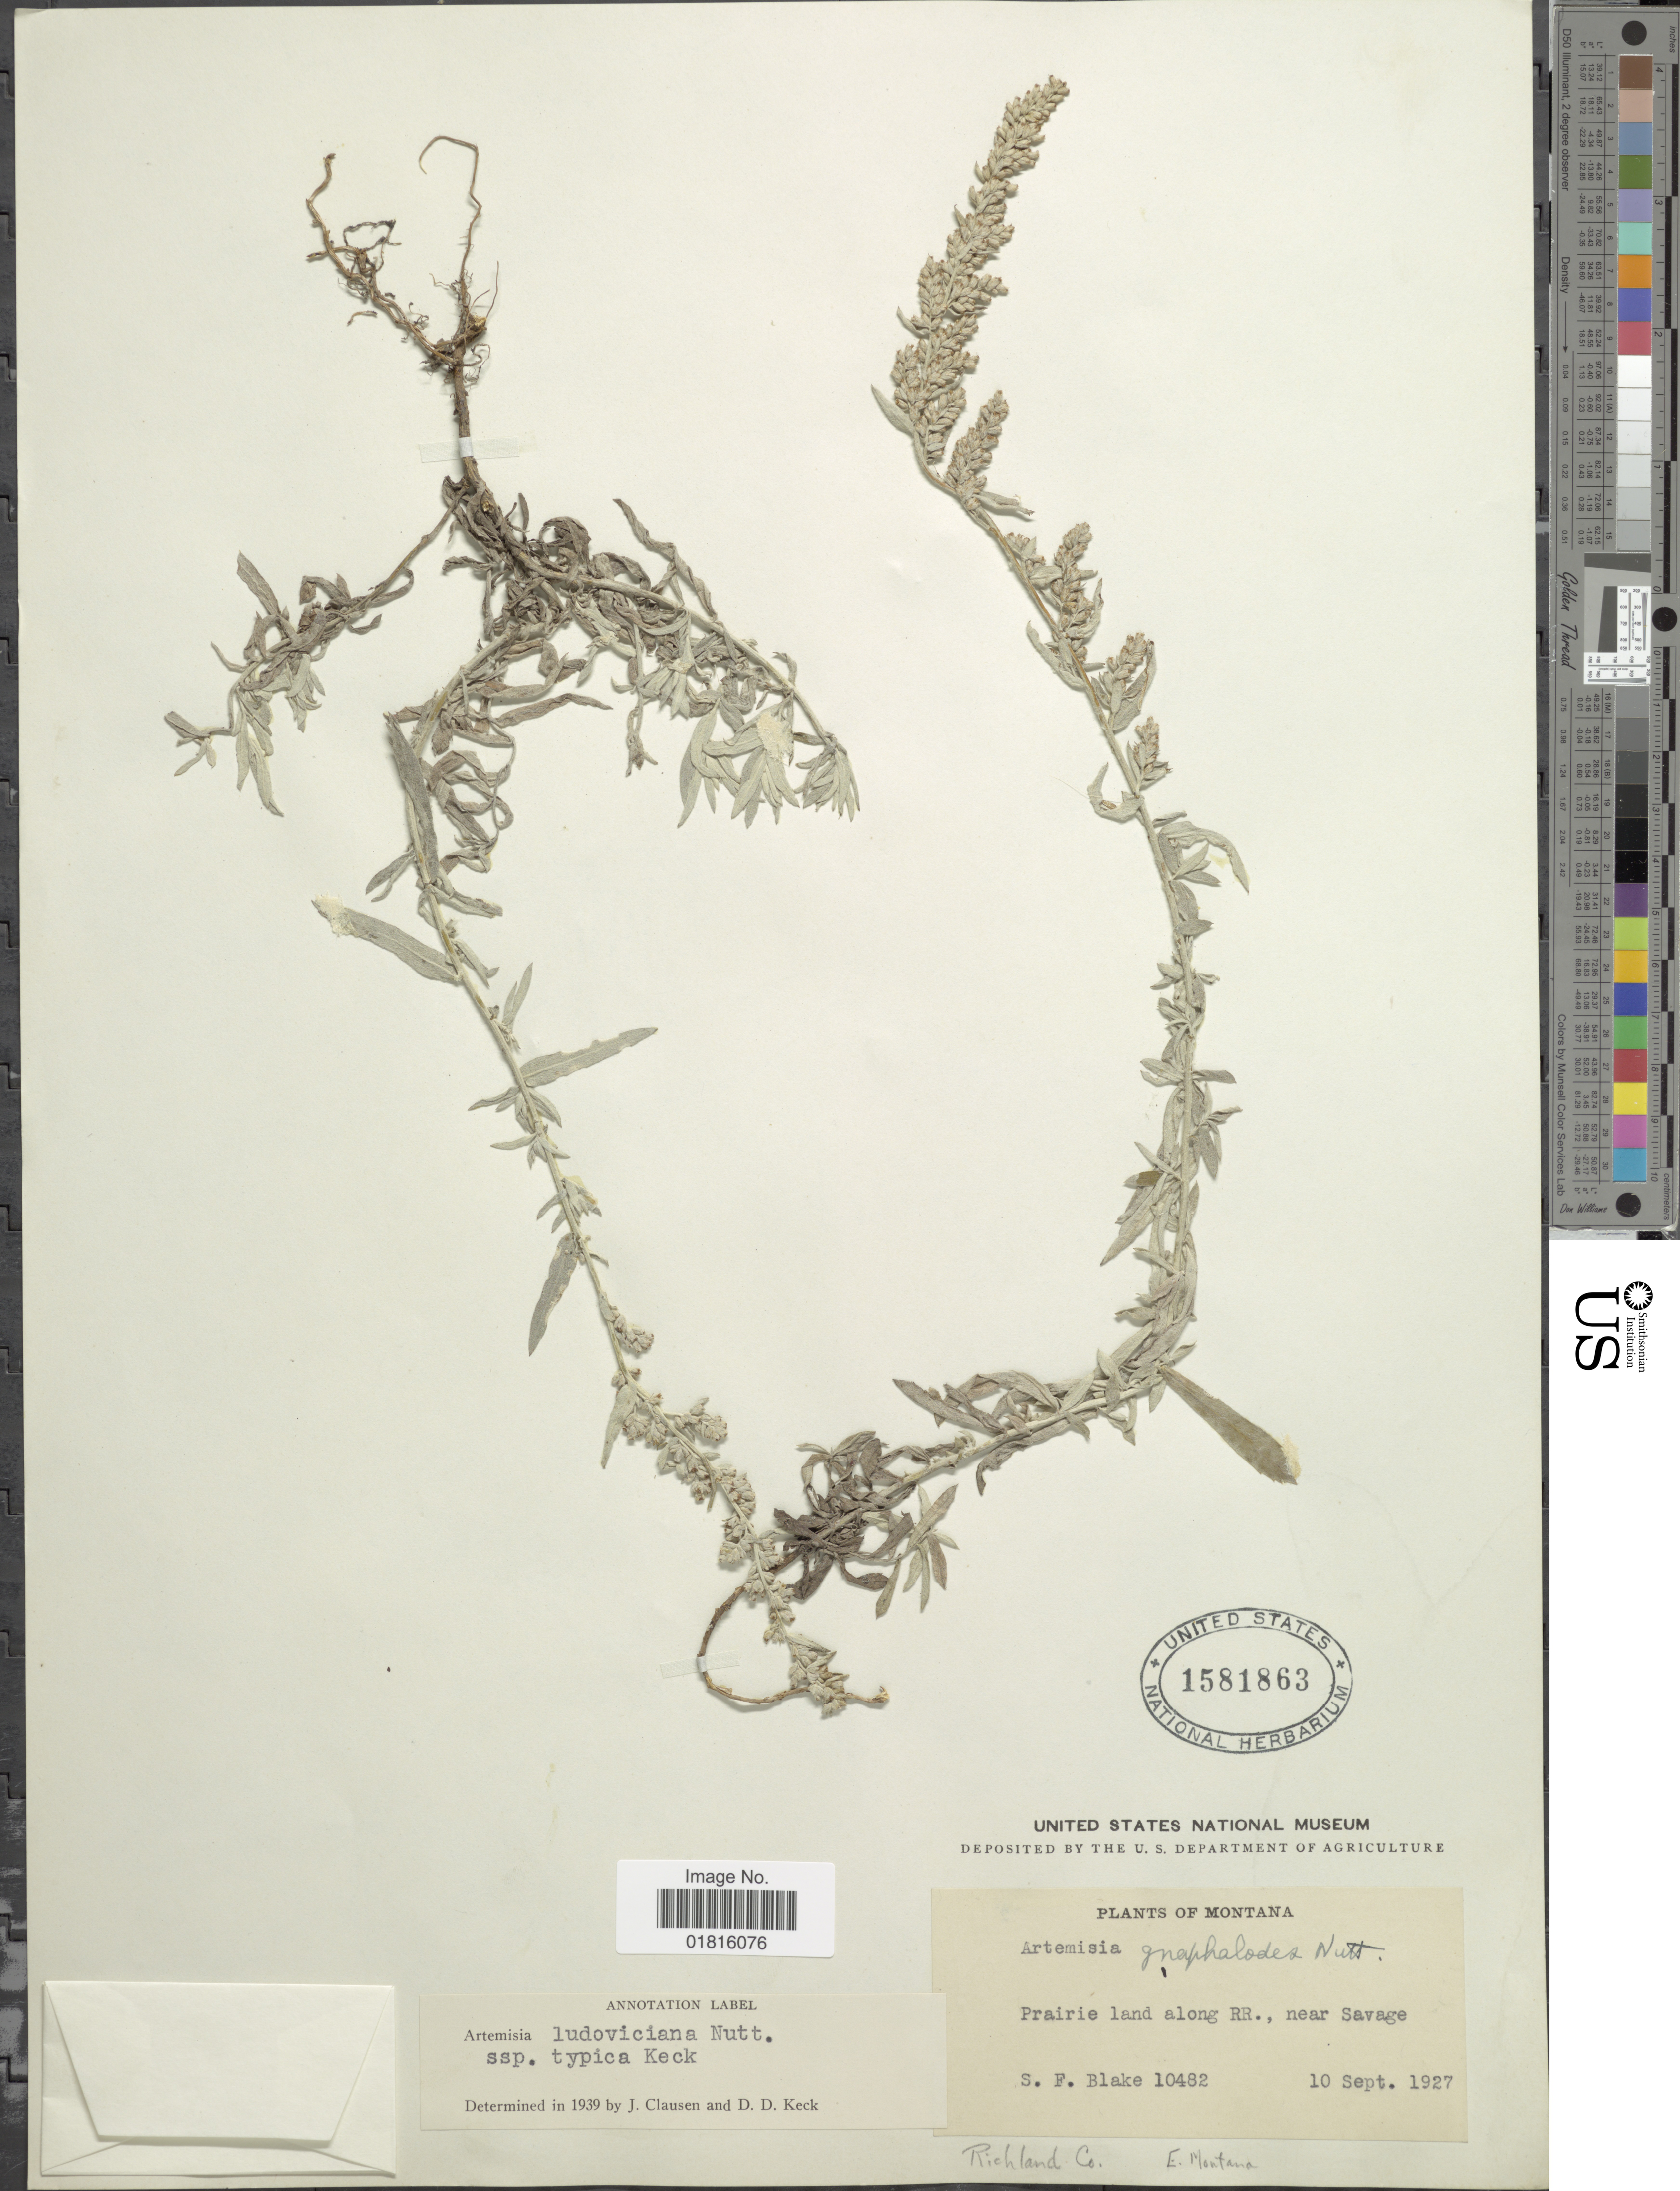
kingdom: Plantae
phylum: Tracheophyta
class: Magnoliopsida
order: Asterales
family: Asteraceae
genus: Artemisia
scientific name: Artemisia ludoviciana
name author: Nutt.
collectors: S. Blake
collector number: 10482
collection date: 1927-09-10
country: United States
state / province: Montana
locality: Prairie land along RR., near Savage, Richland Co, E. Montana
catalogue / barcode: US 1581863